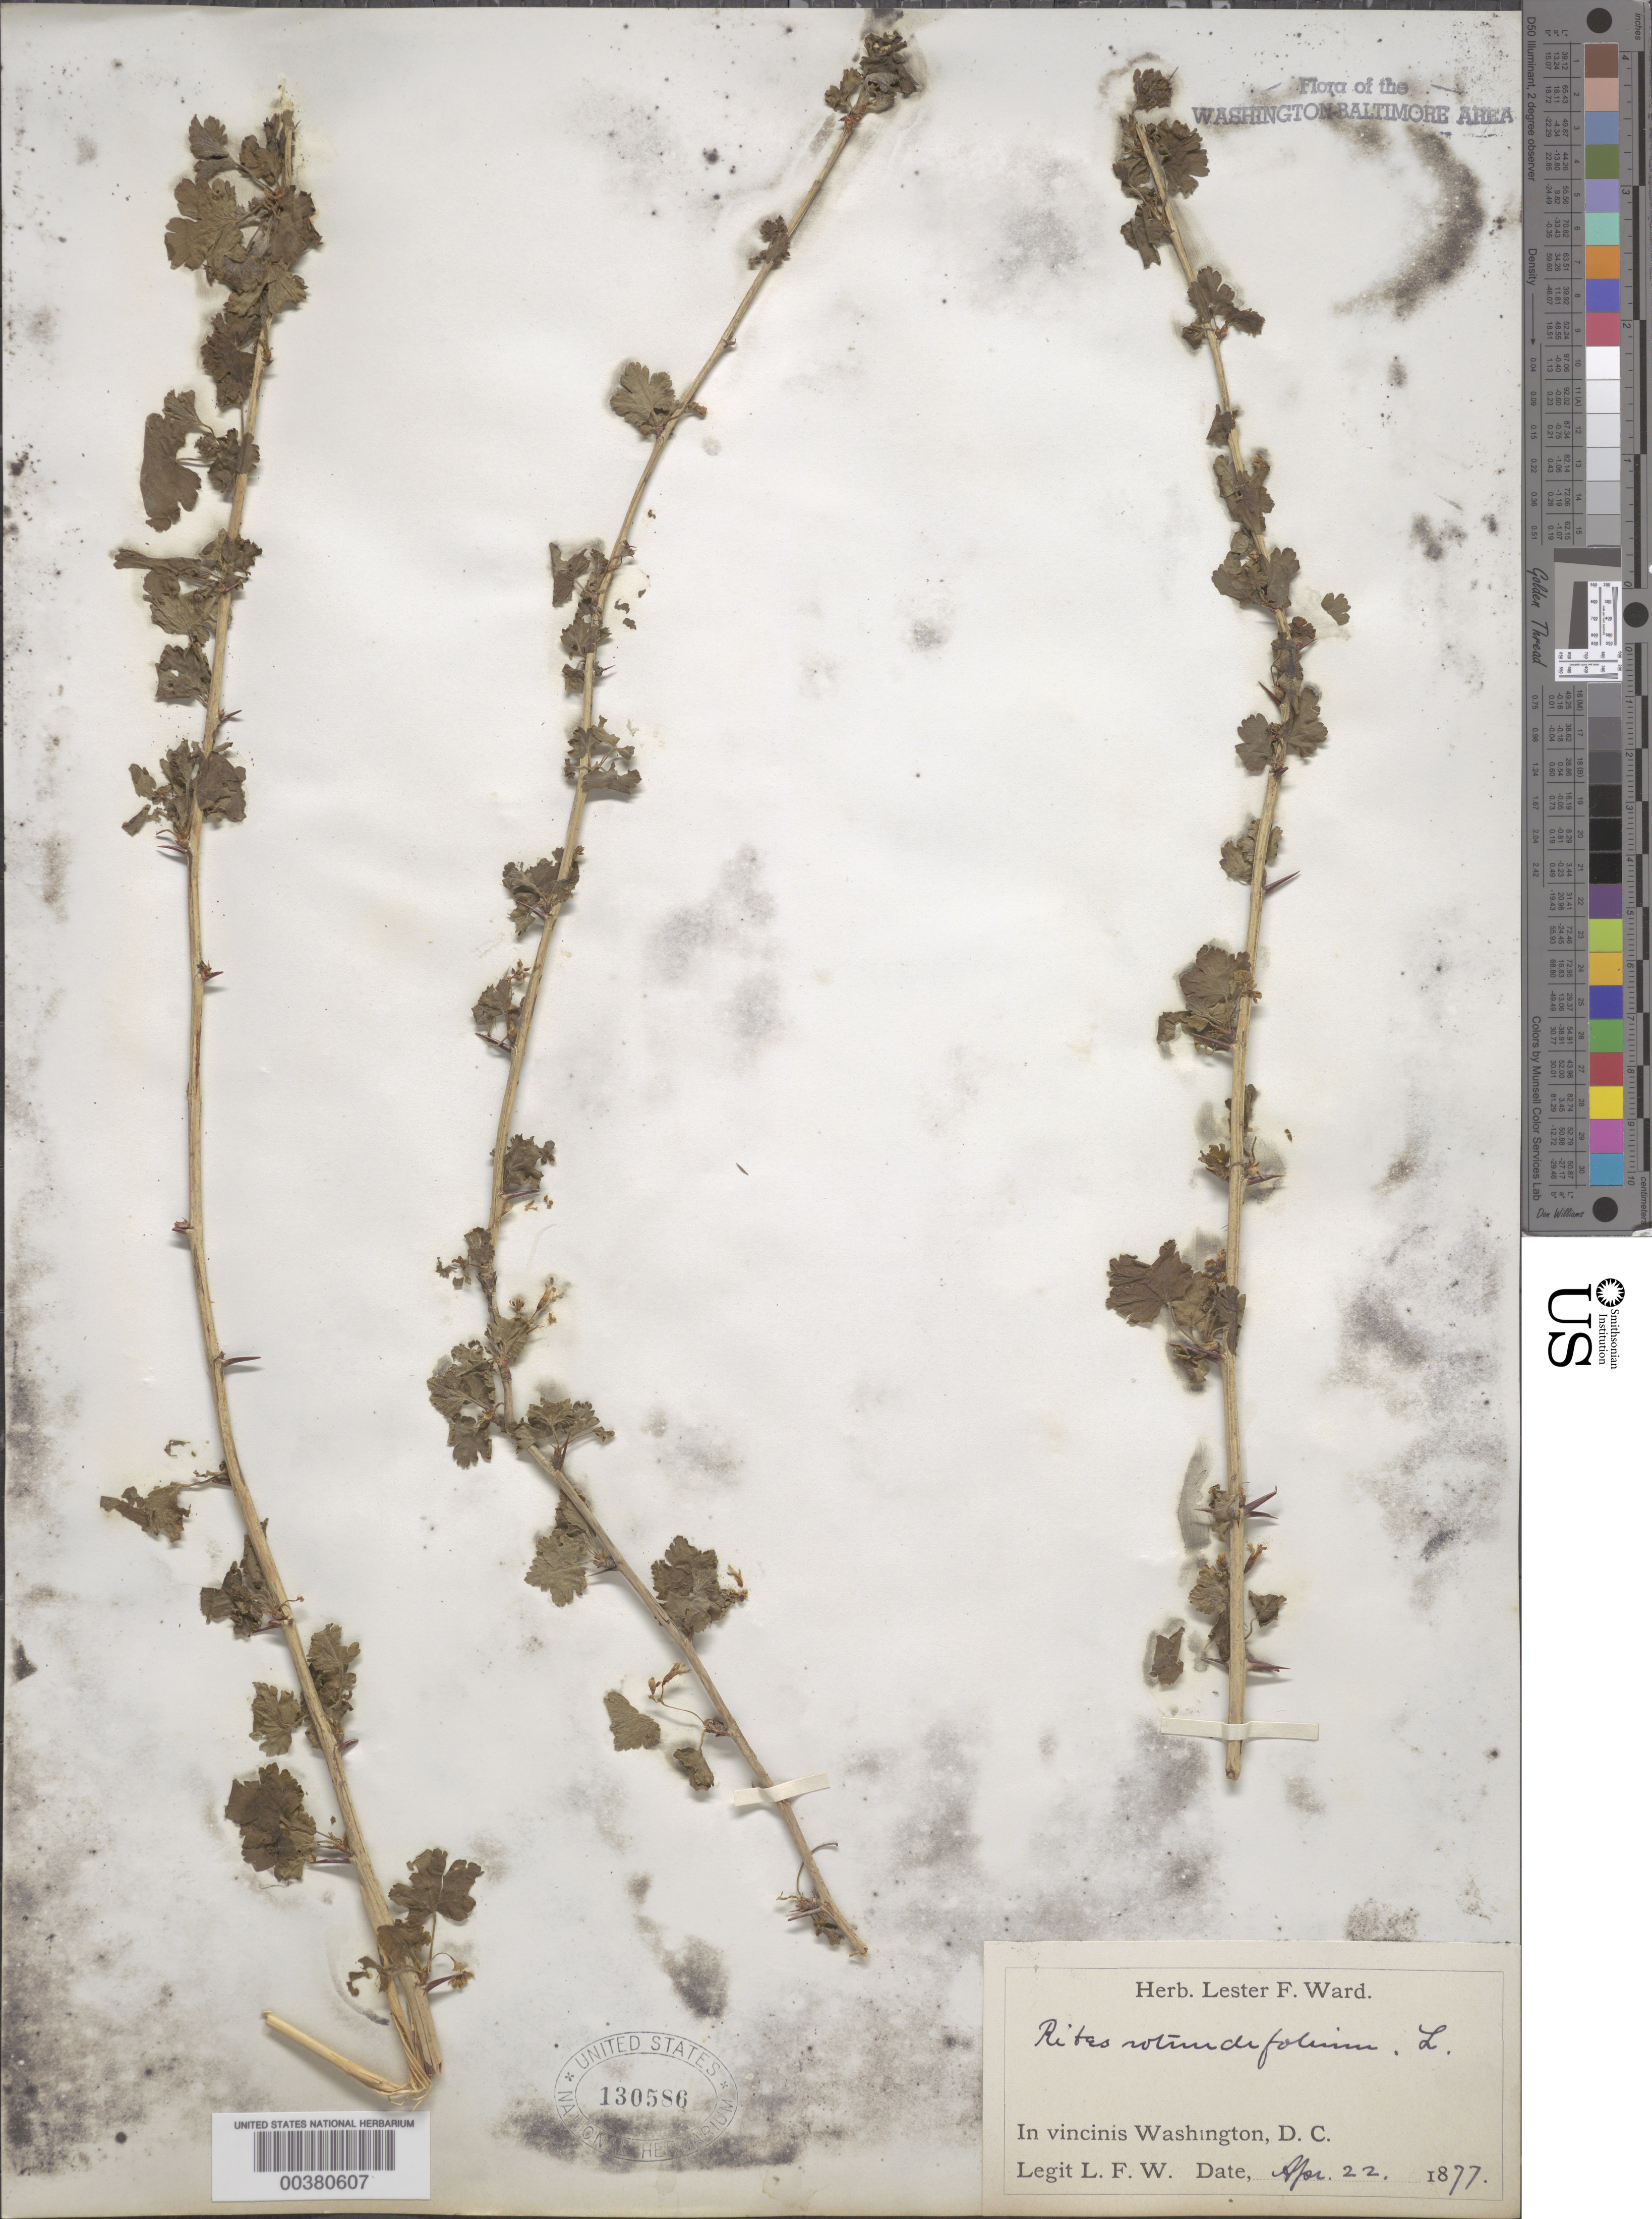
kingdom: Plantae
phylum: Tracheophyta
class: Magnoliopsida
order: Saxifragales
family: Grossulariaceae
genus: Ribes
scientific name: Ribes rotundifolium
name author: Michx.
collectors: L. F. Ward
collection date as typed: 22 Apr 1877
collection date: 1877-04-22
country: United States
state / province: District of Columbia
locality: Washington DC area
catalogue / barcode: US 130586